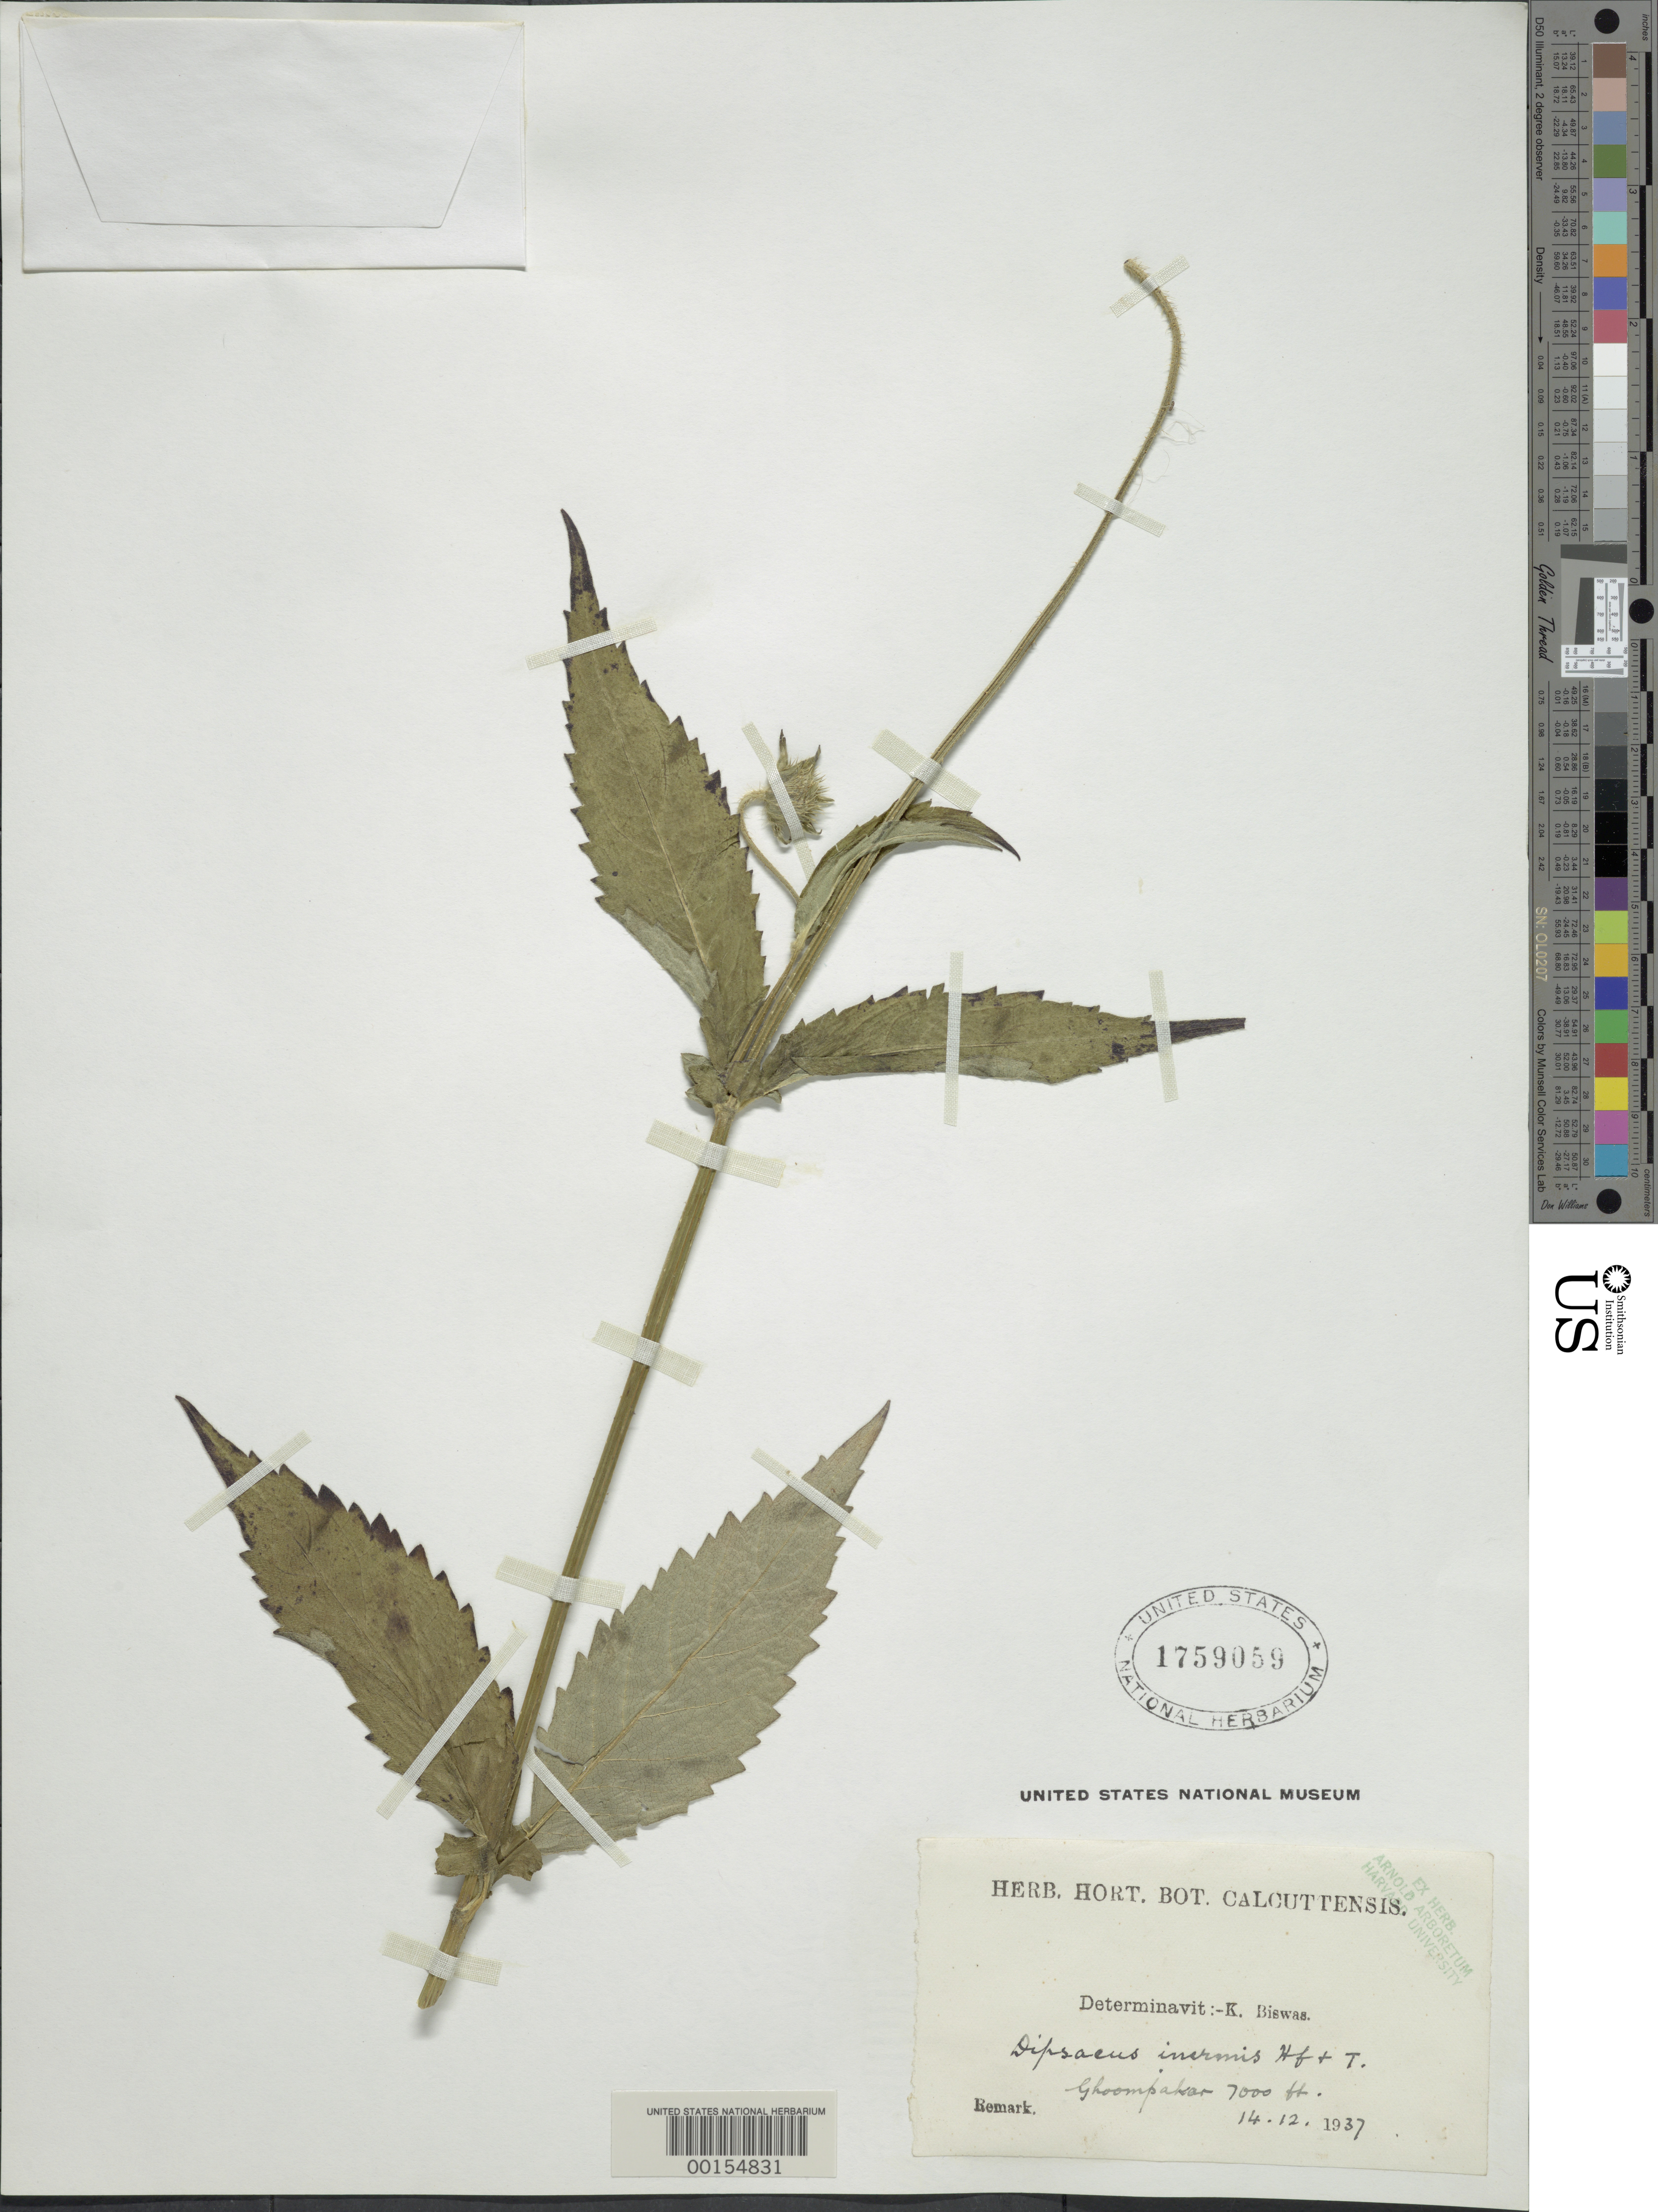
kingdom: Plantae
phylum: Tracheophyta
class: Magnoliopsida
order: Dipsacales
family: Caprifoliaceae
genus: Dipsacus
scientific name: Dipsacus inermis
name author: Wall.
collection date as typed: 14 Dec 1937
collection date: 1937-12-14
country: India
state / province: West Bengal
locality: Kolkata [as Calcutta]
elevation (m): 2134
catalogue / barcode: US 1759059